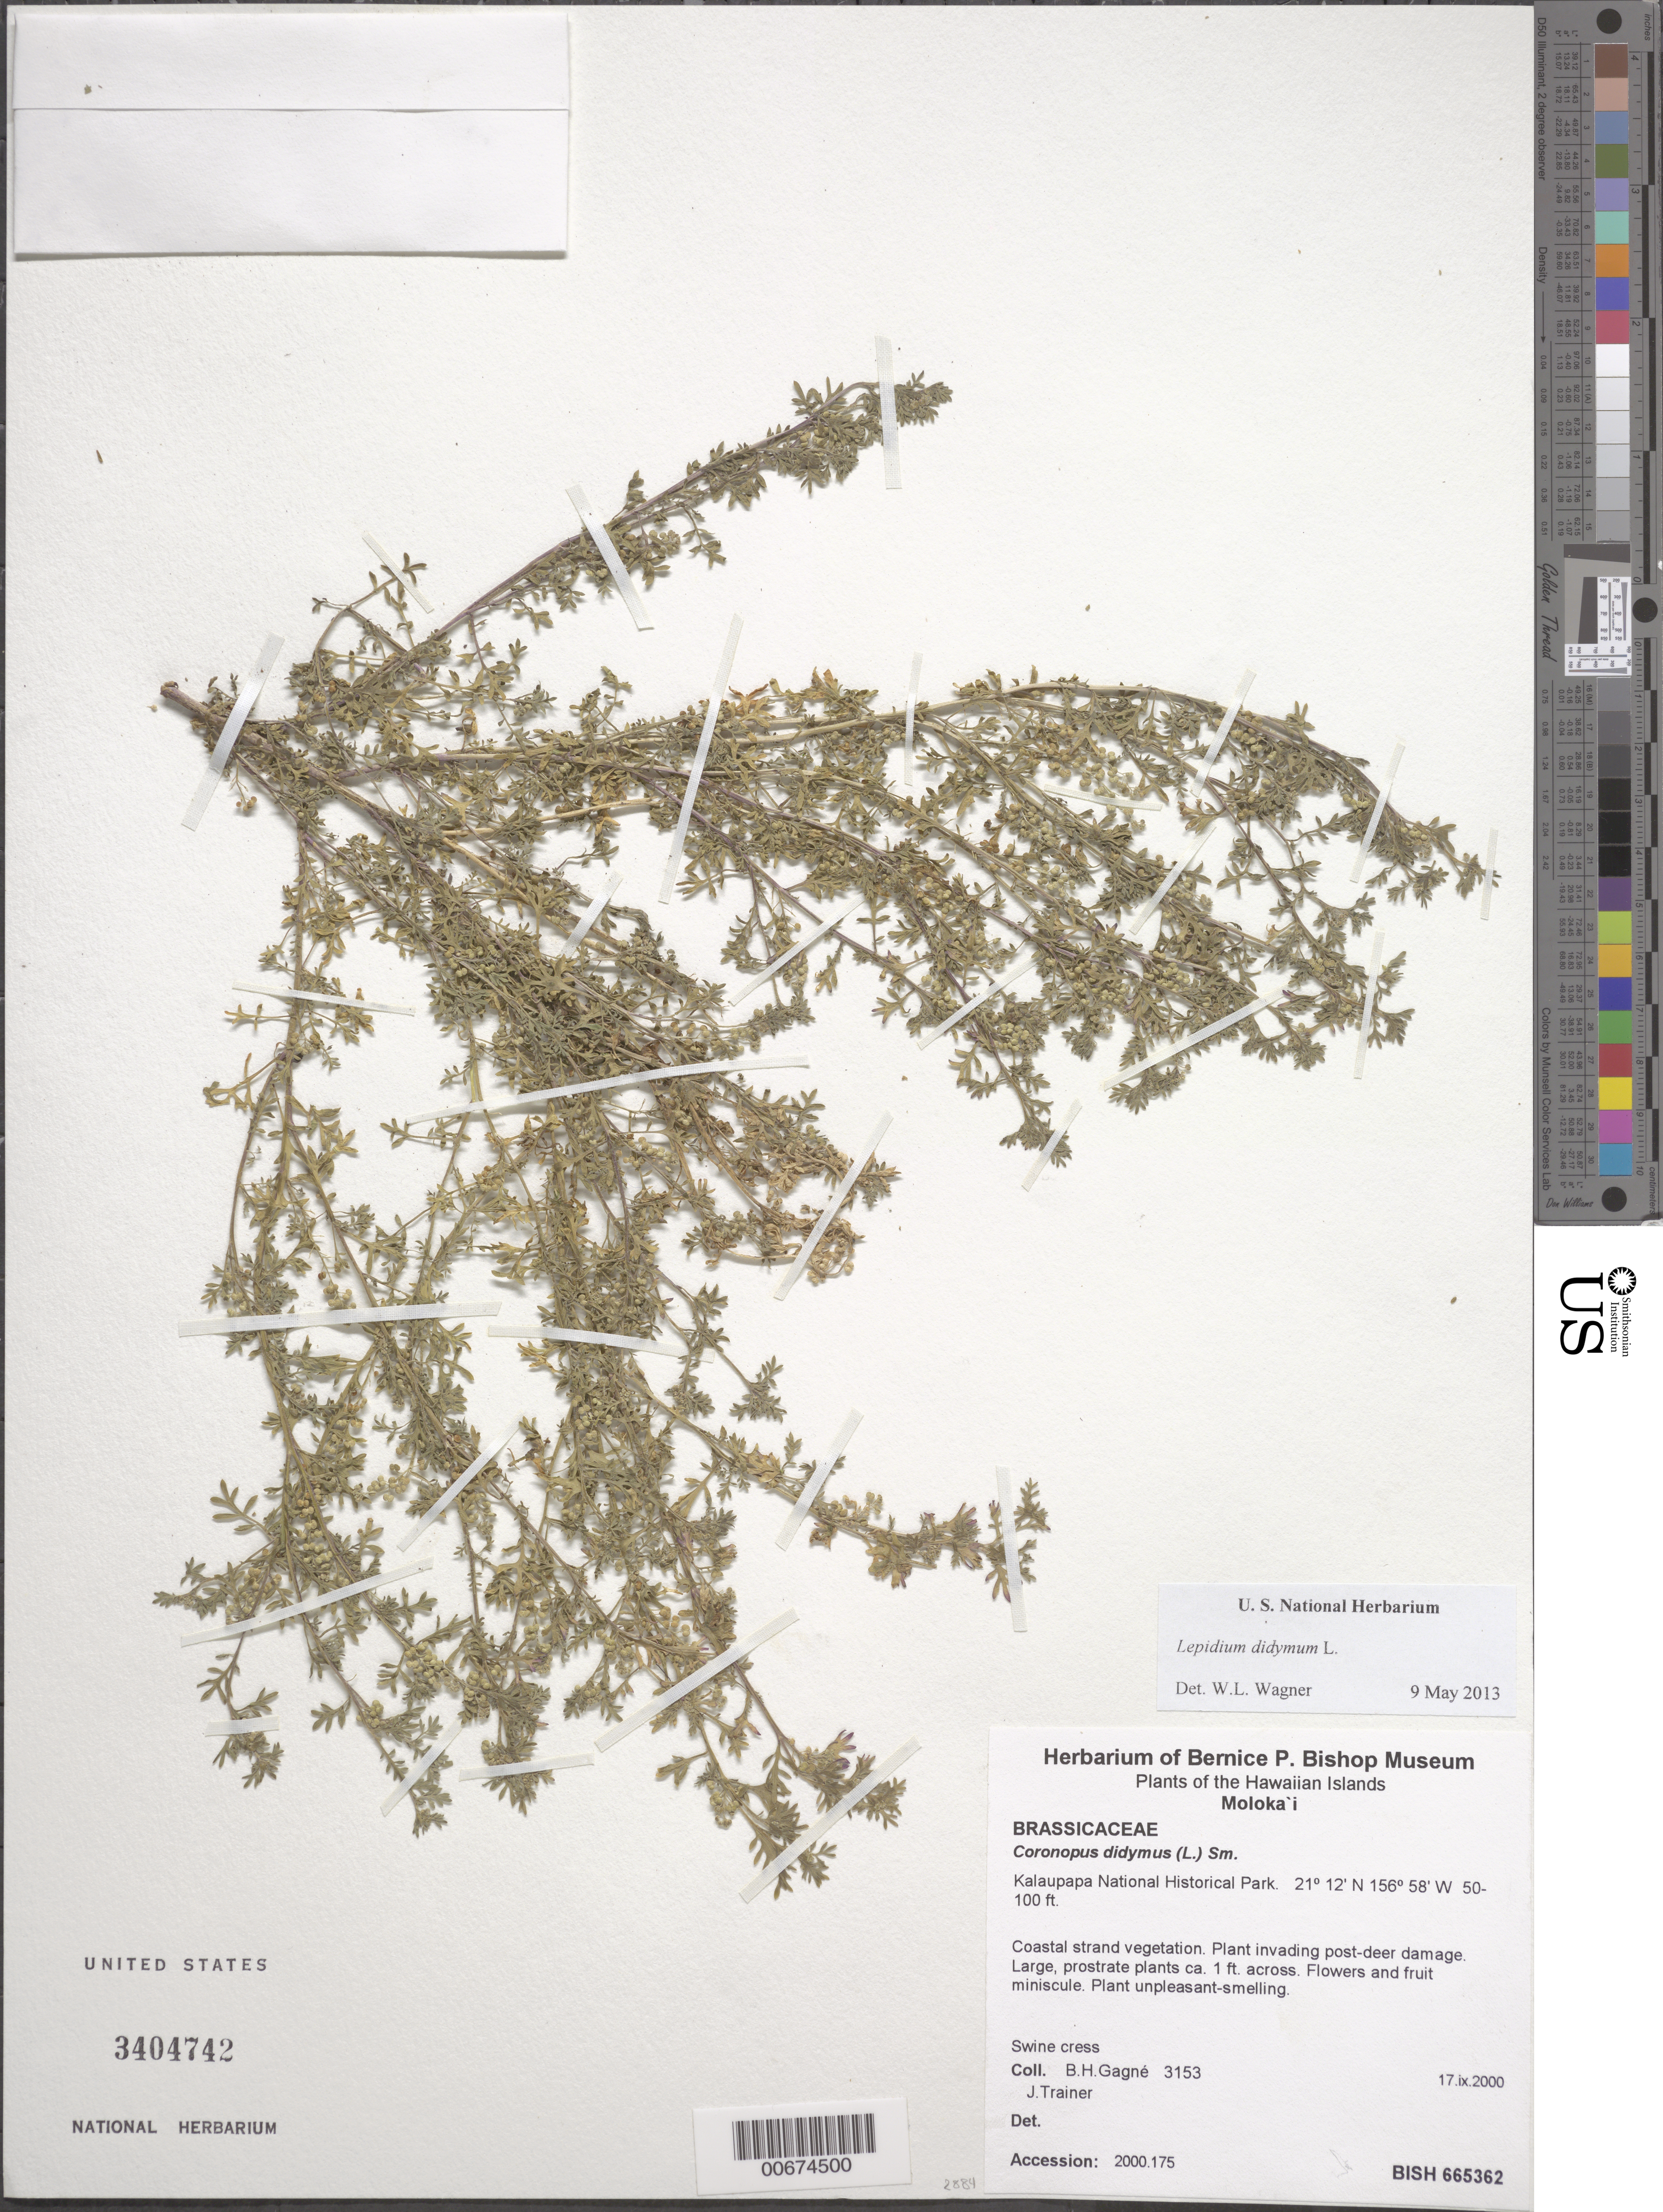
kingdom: Plantae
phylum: Tracheophyta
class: Magnoliopsida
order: Brassicales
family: Brassicaceae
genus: Lepidium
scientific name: Lepidium didymum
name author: L.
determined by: Wagner, W. L., (BOT), Smithsonian Institution - National Museum of Natural History (UNITED STATES)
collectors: B. H. Gagné & J. Trainer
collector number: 3153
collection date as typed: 17 Sep 2000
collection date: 2000-09-17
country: United States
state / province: Hawaii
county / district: Maui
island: Moloka'i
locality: Kalaupapa National Historical Park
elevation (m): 10.5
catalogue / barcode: US 3404742